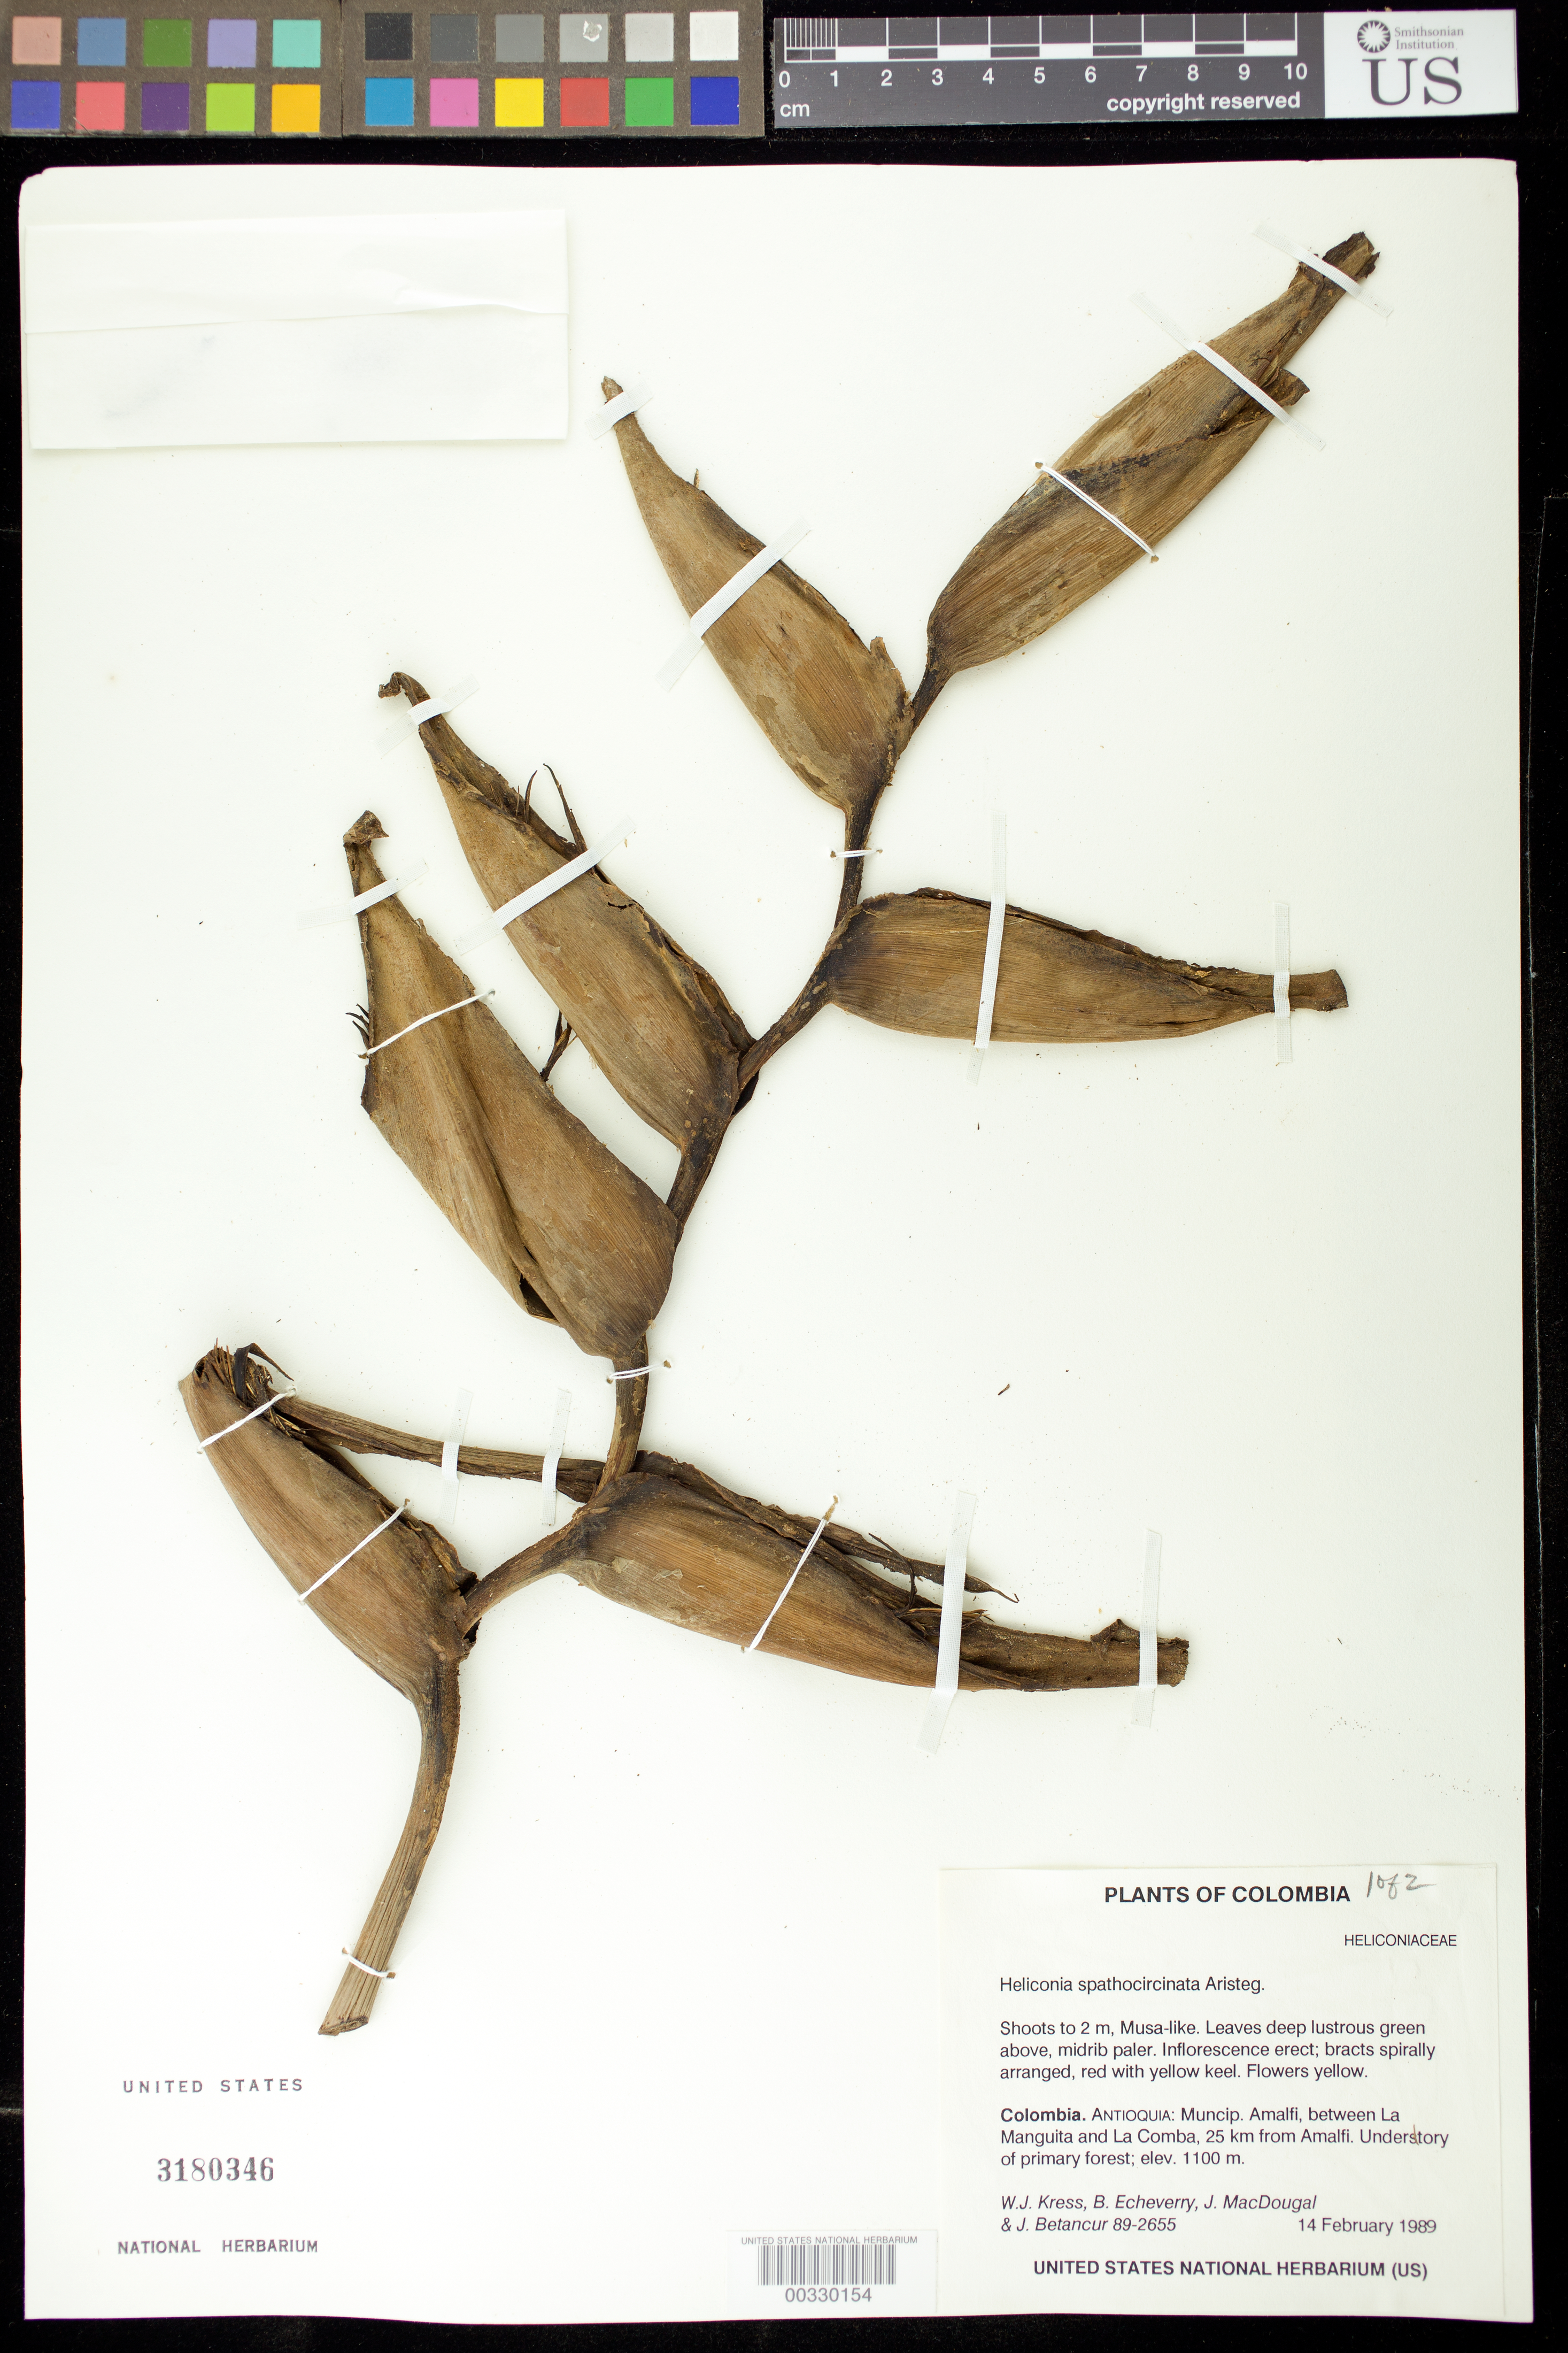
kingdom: Plantae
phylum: Tracheophyta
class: Liliopsida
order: Zingiberales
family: Heliconiaceae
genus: Heliconia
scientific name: Heliconia spathocircinata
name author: Aristeg.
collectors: W. J. Kress, B. Echeverry, J. M. MacDougal & J. C. Betancur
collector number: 89-2655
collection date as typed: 14 Feb 1989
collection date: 1989-02-14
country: Colombia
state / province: Antioquia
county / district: Amalfi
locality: Mun of Amalfi, between la Manguita and la Comba, 25 km from Amalfi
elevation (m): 1100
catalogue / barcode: US 3180346